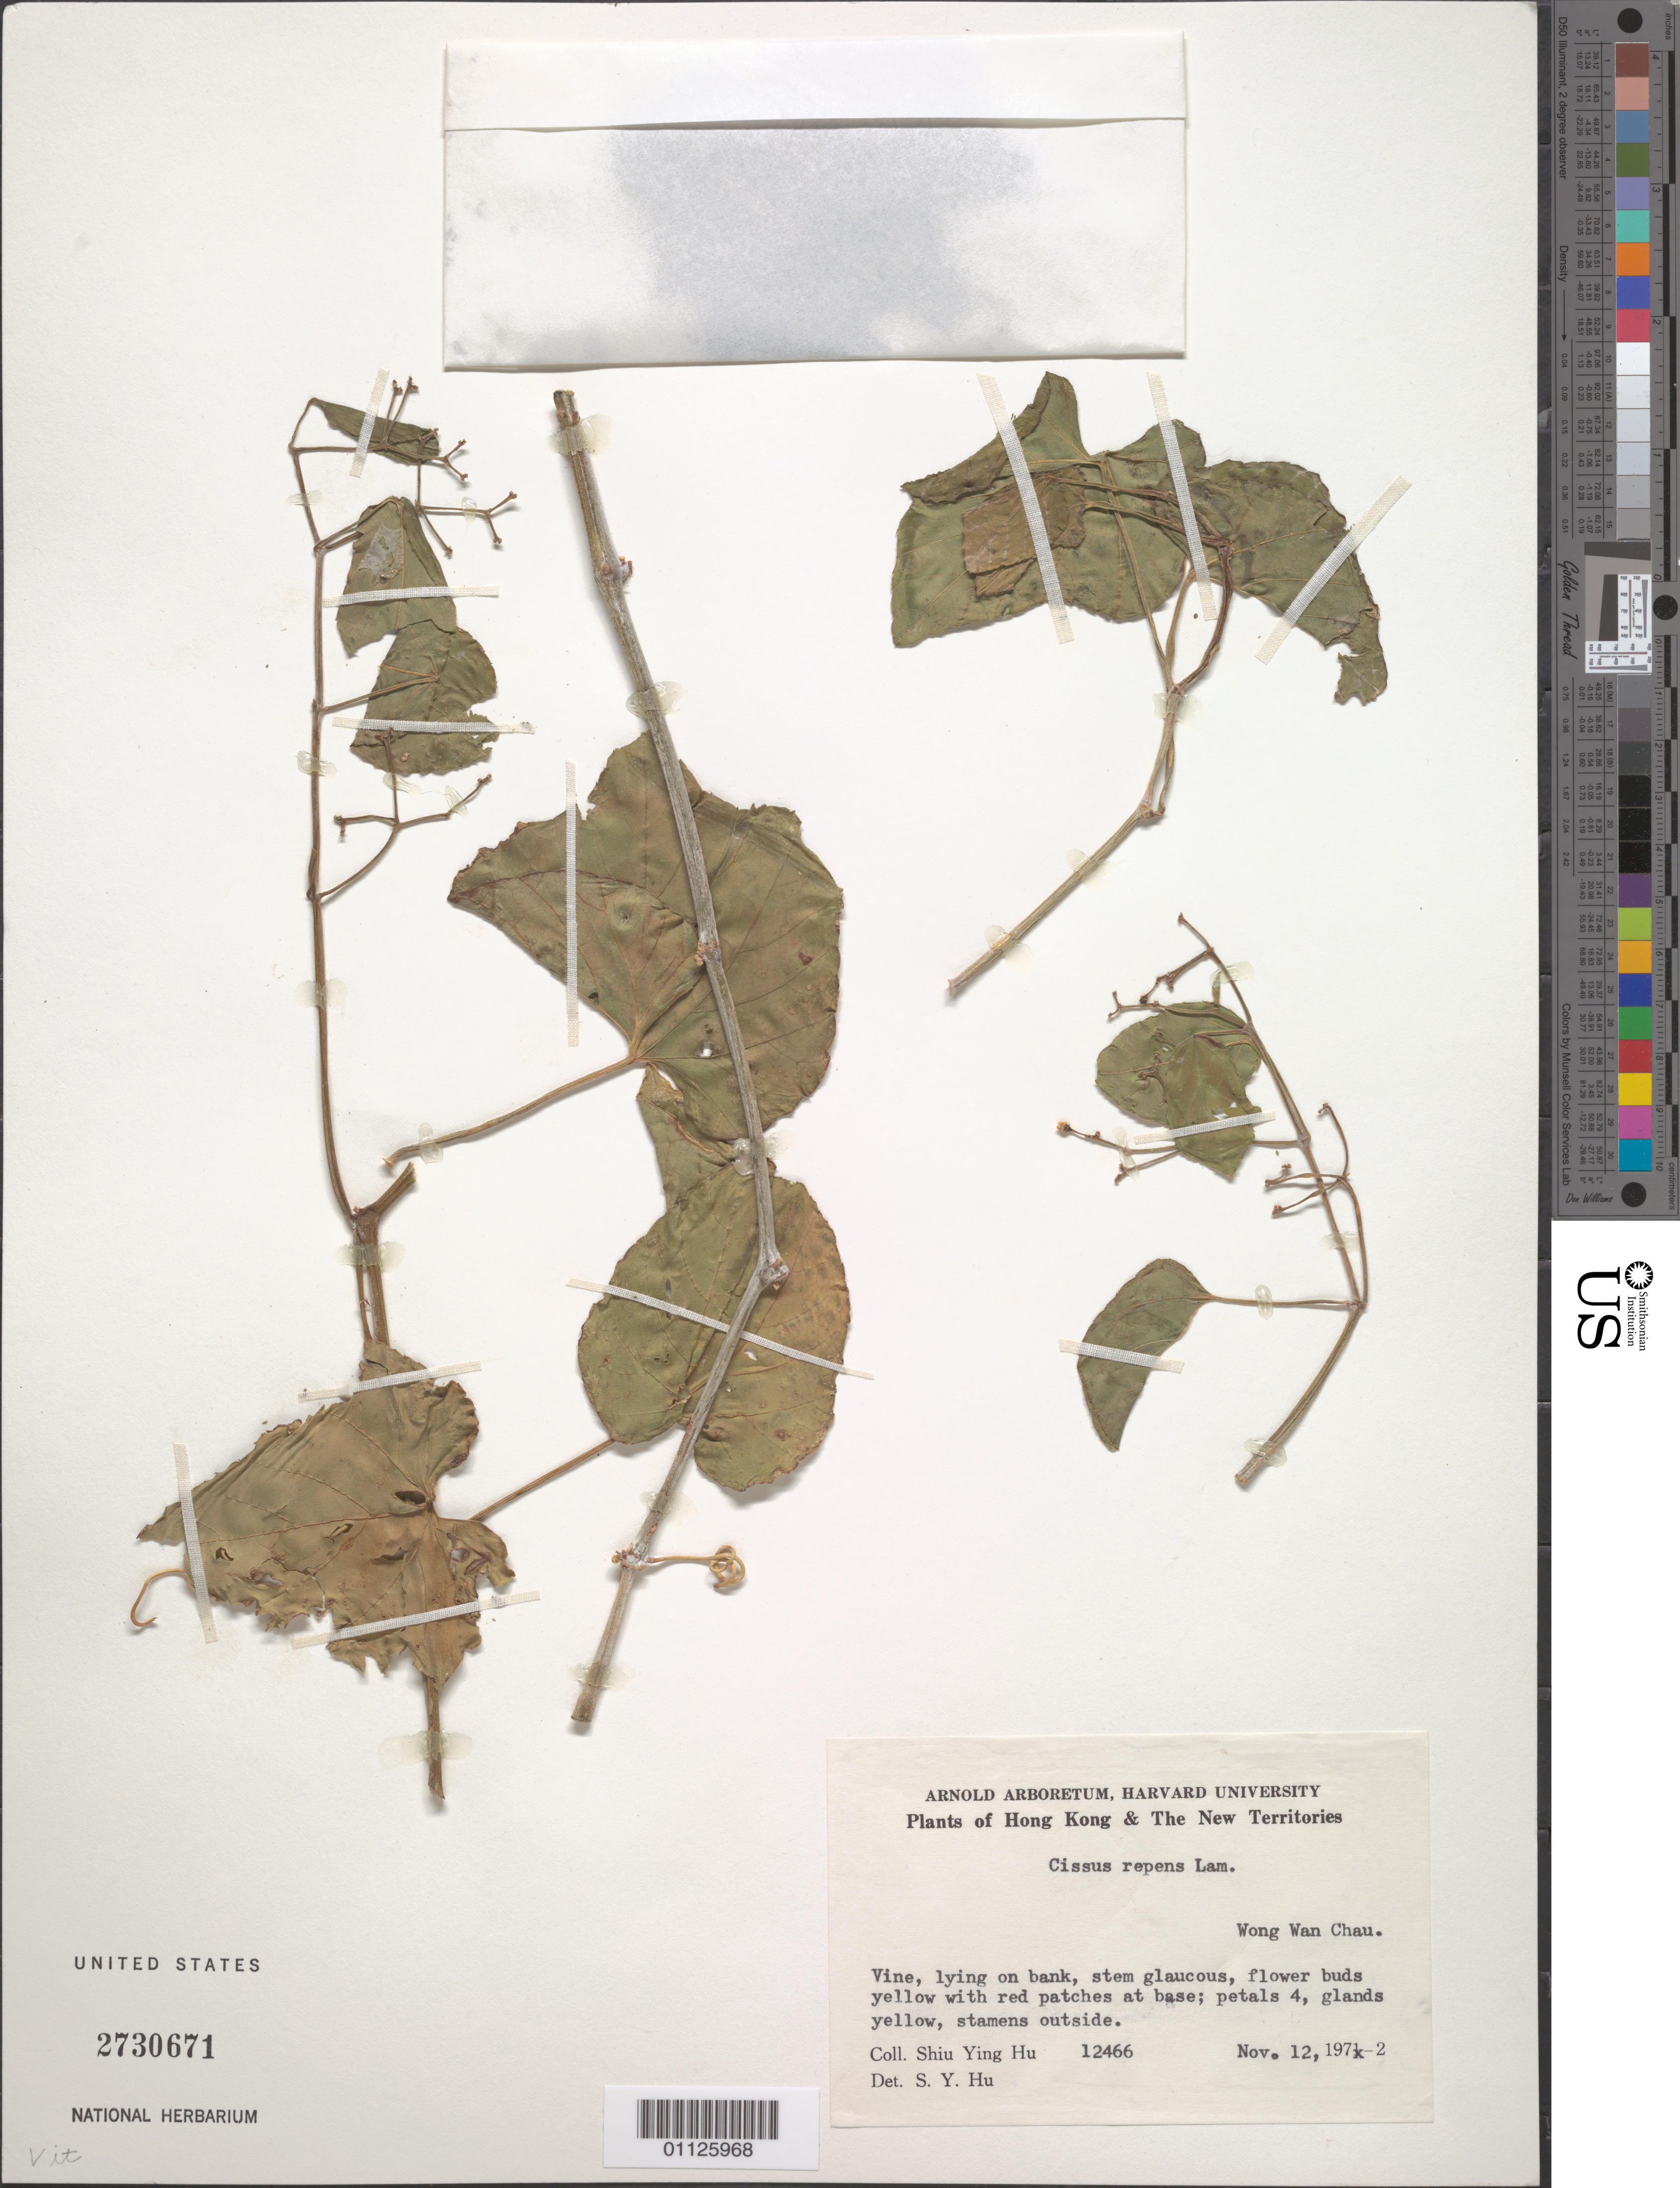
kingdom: Plantae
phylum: Tracheophyta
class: Magnoliopsida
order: Vitales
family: Vitaceae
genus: Cissus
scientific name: Cissus repens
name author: Lam.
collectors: S. Y. Hu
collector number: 12466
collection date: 1971-11-12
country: China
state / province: Hong Kong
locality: Wong Wan Chau.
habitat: Vine, lying on bank.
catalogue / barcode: US 2730671